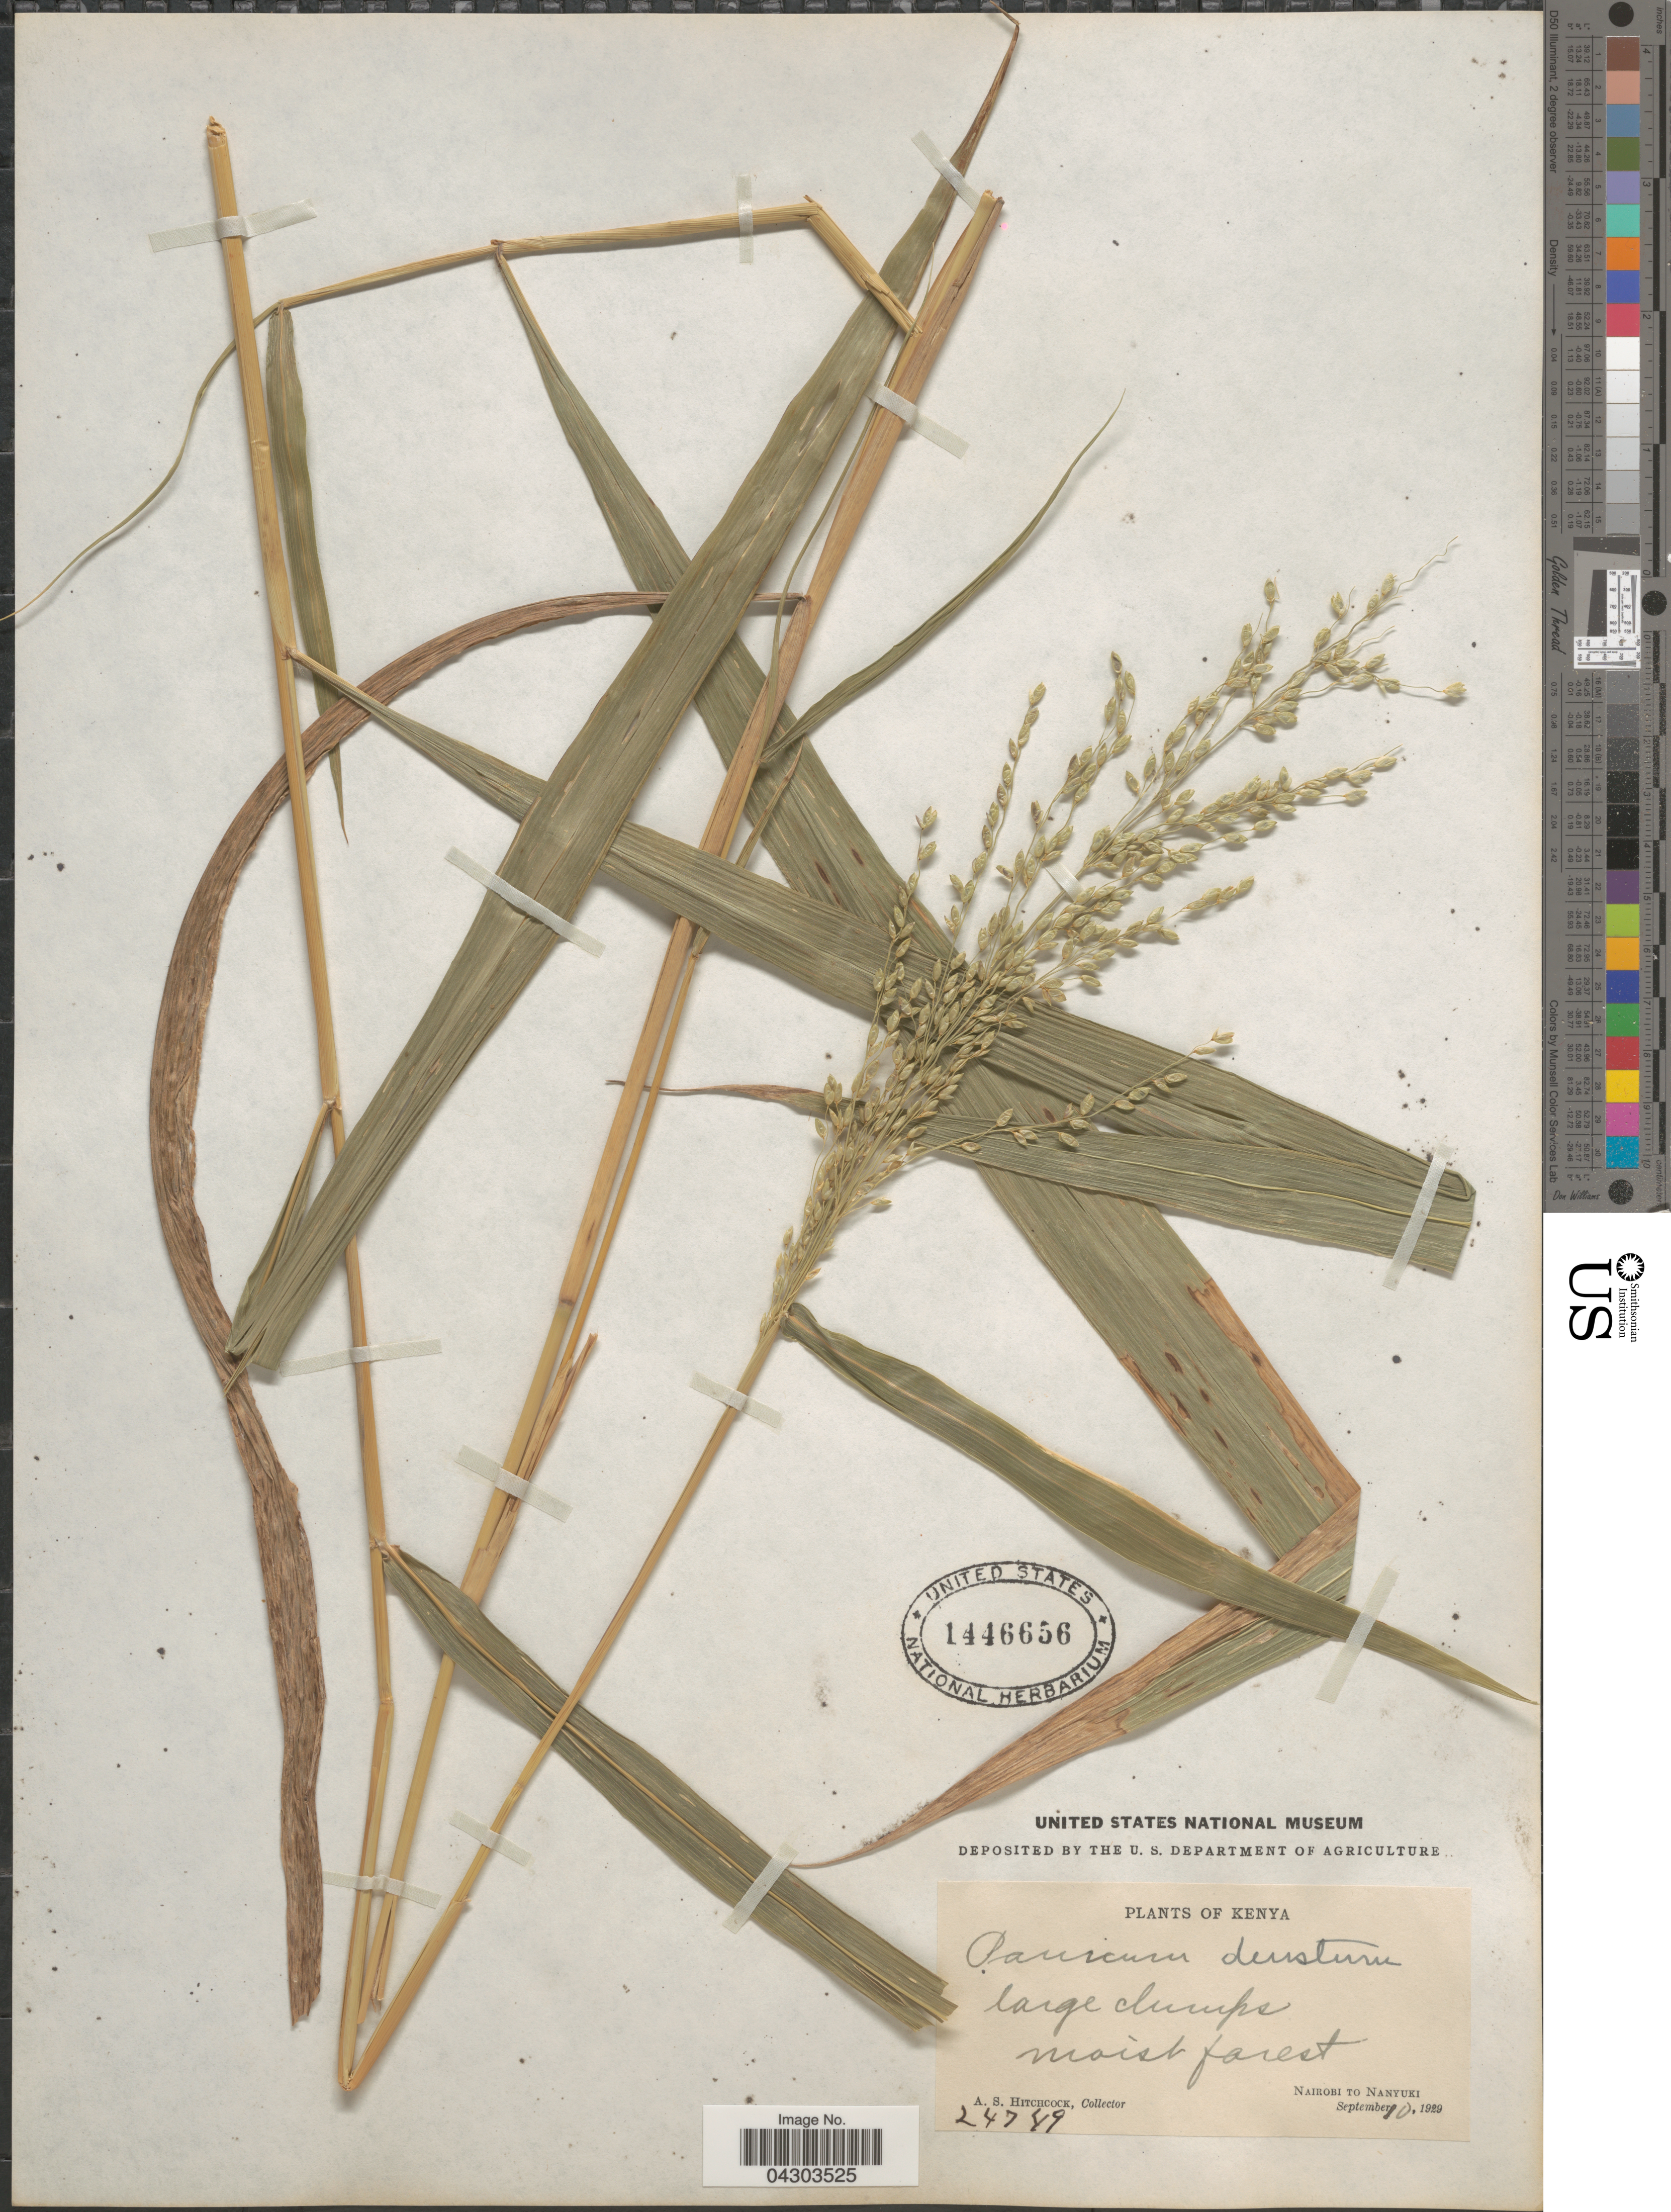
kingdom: Plantae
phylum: Tracheophyta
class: Liliopsida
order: Poales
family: Poaceae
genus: Panicum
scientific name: Panicum deustum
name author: Thunb.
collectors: A. S. Hitchcock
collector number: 24749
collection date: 1929-09-10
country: Kenya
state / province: Nairobi Area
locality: Nairobi to Nanyuki.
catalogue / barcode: US 1446656